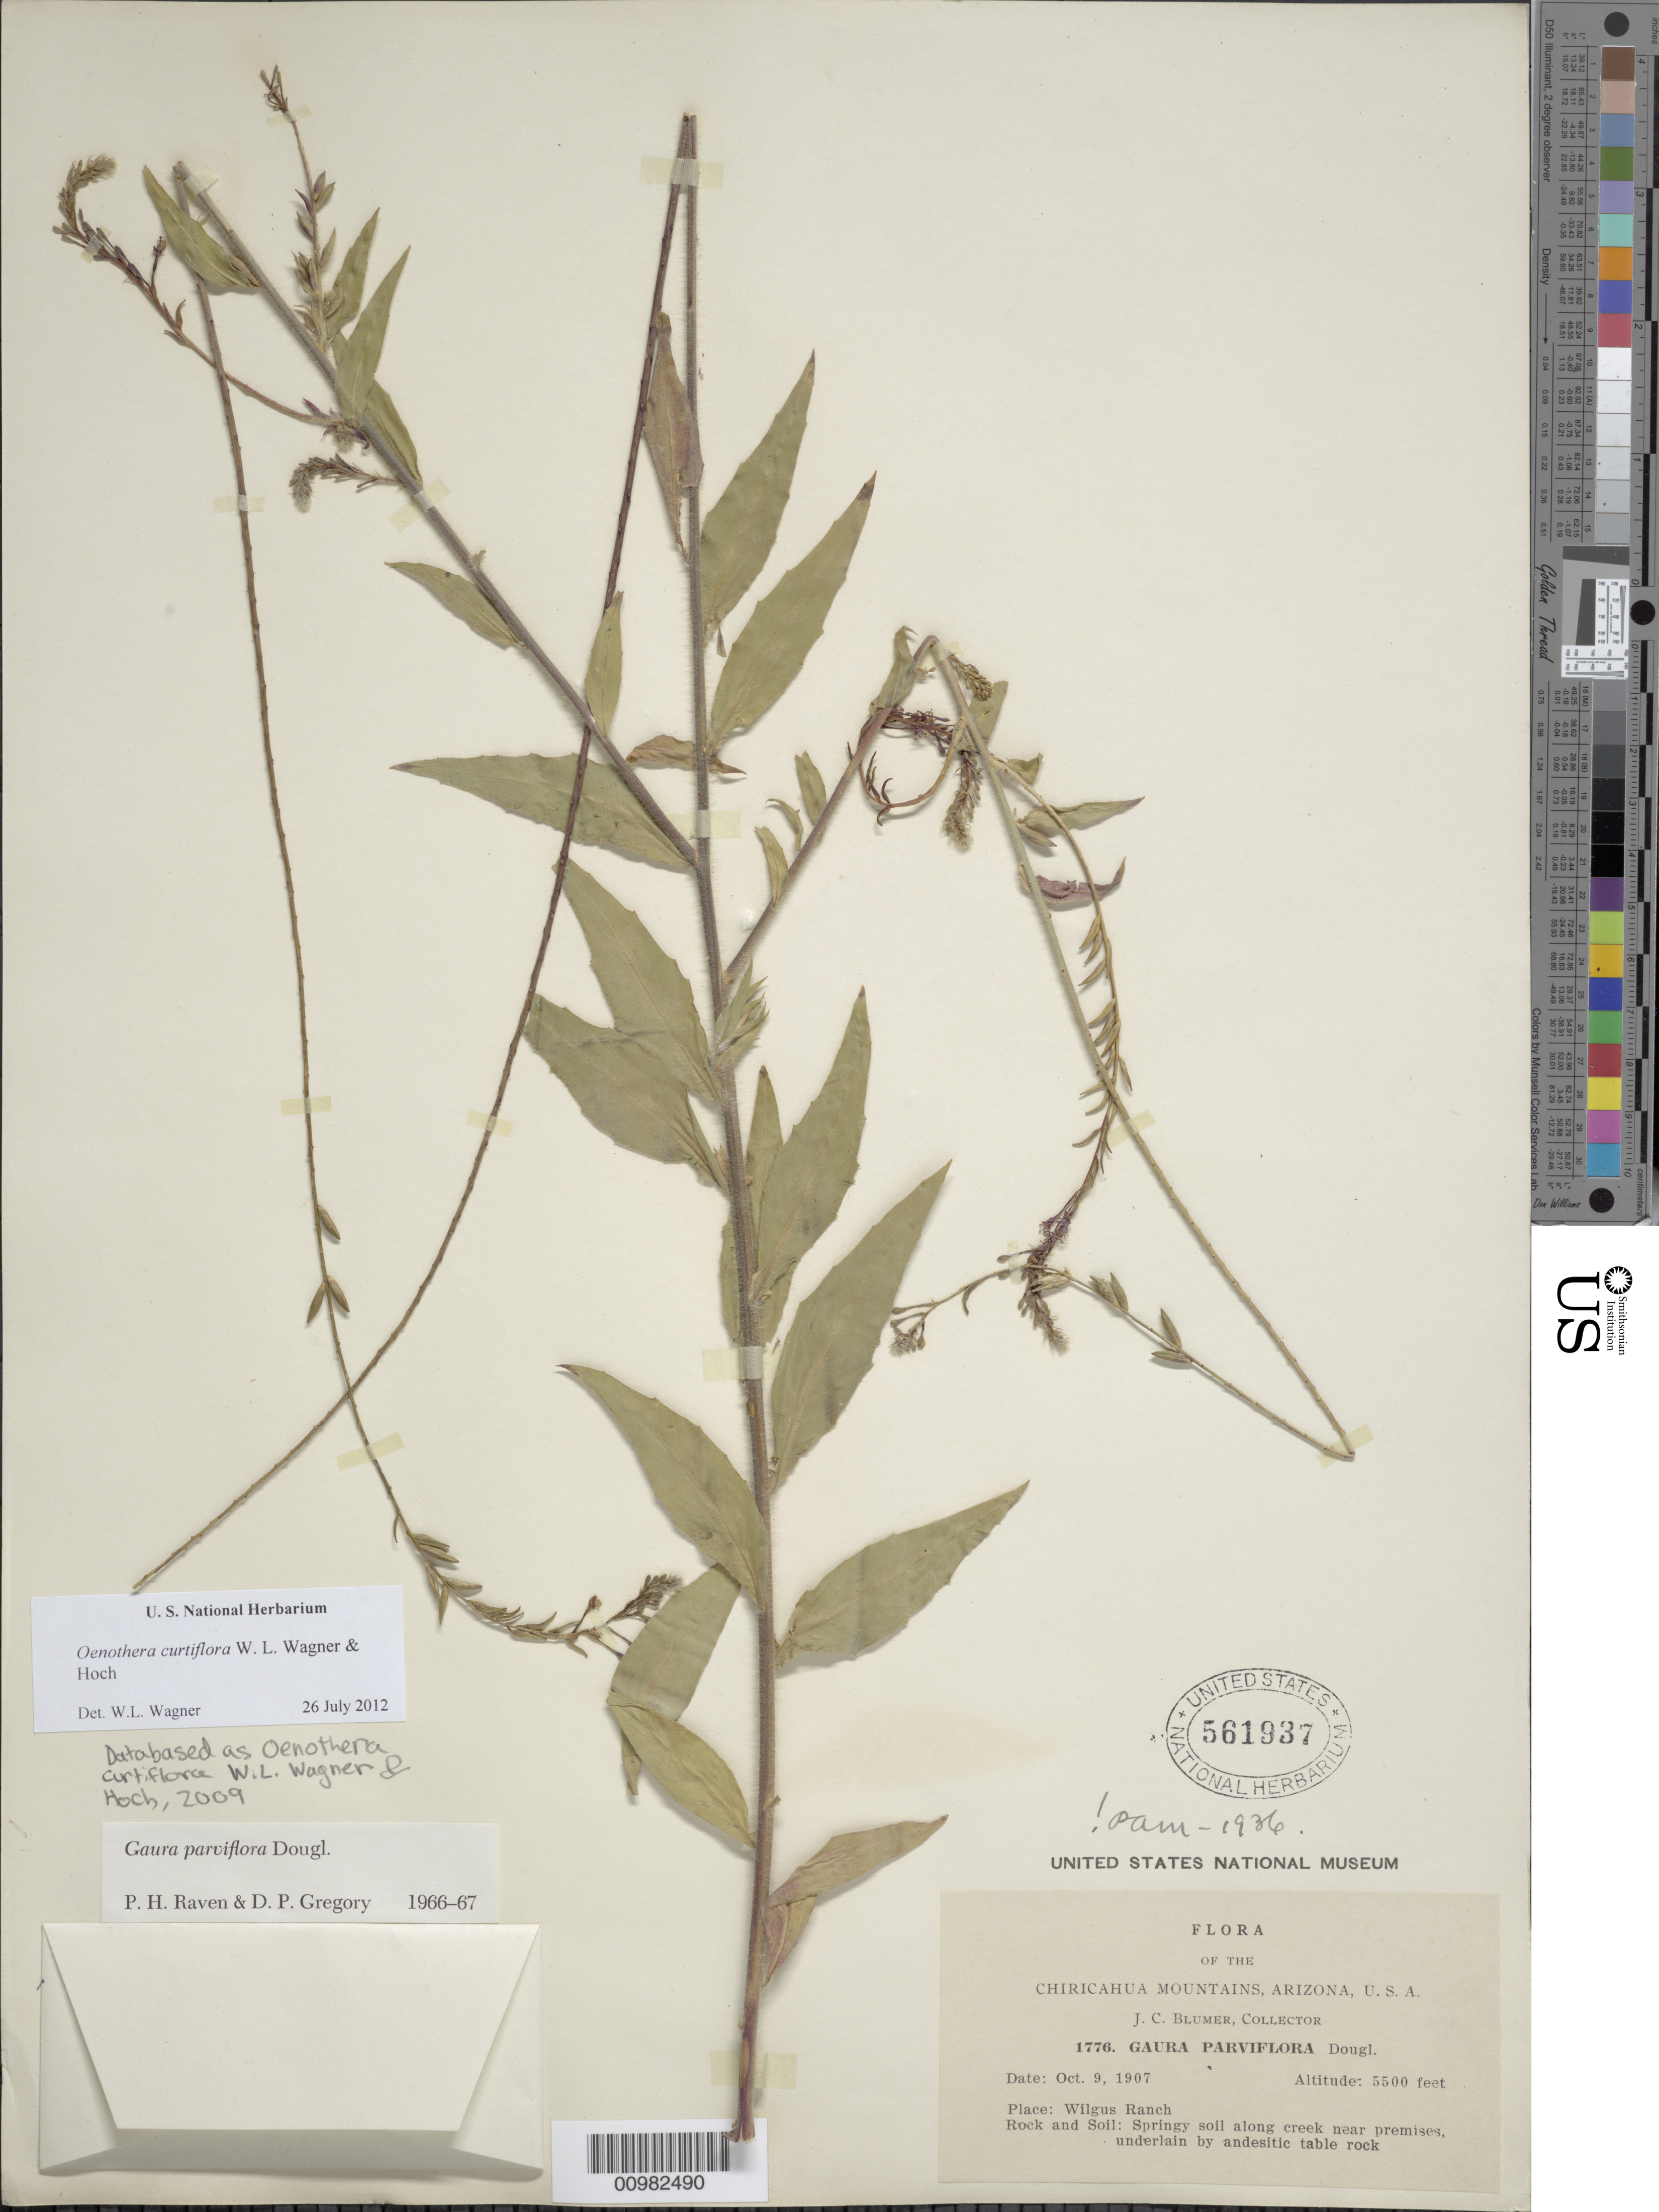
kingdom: Plantae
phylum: Tracheophyta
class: Magnoliopsida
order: Myrtales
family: Onagraceae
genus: Oenothera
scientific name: Oenothera curtiflora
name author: W.L. Wagner & Hoch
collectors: J. C. Blumer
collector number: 1776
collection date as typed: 09 Oct 1907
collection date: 1907-10-09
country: United States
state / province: Arizona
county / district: Cochise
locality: Chiricahua Mts.; Wilgus Ranch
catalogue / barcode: US 561937